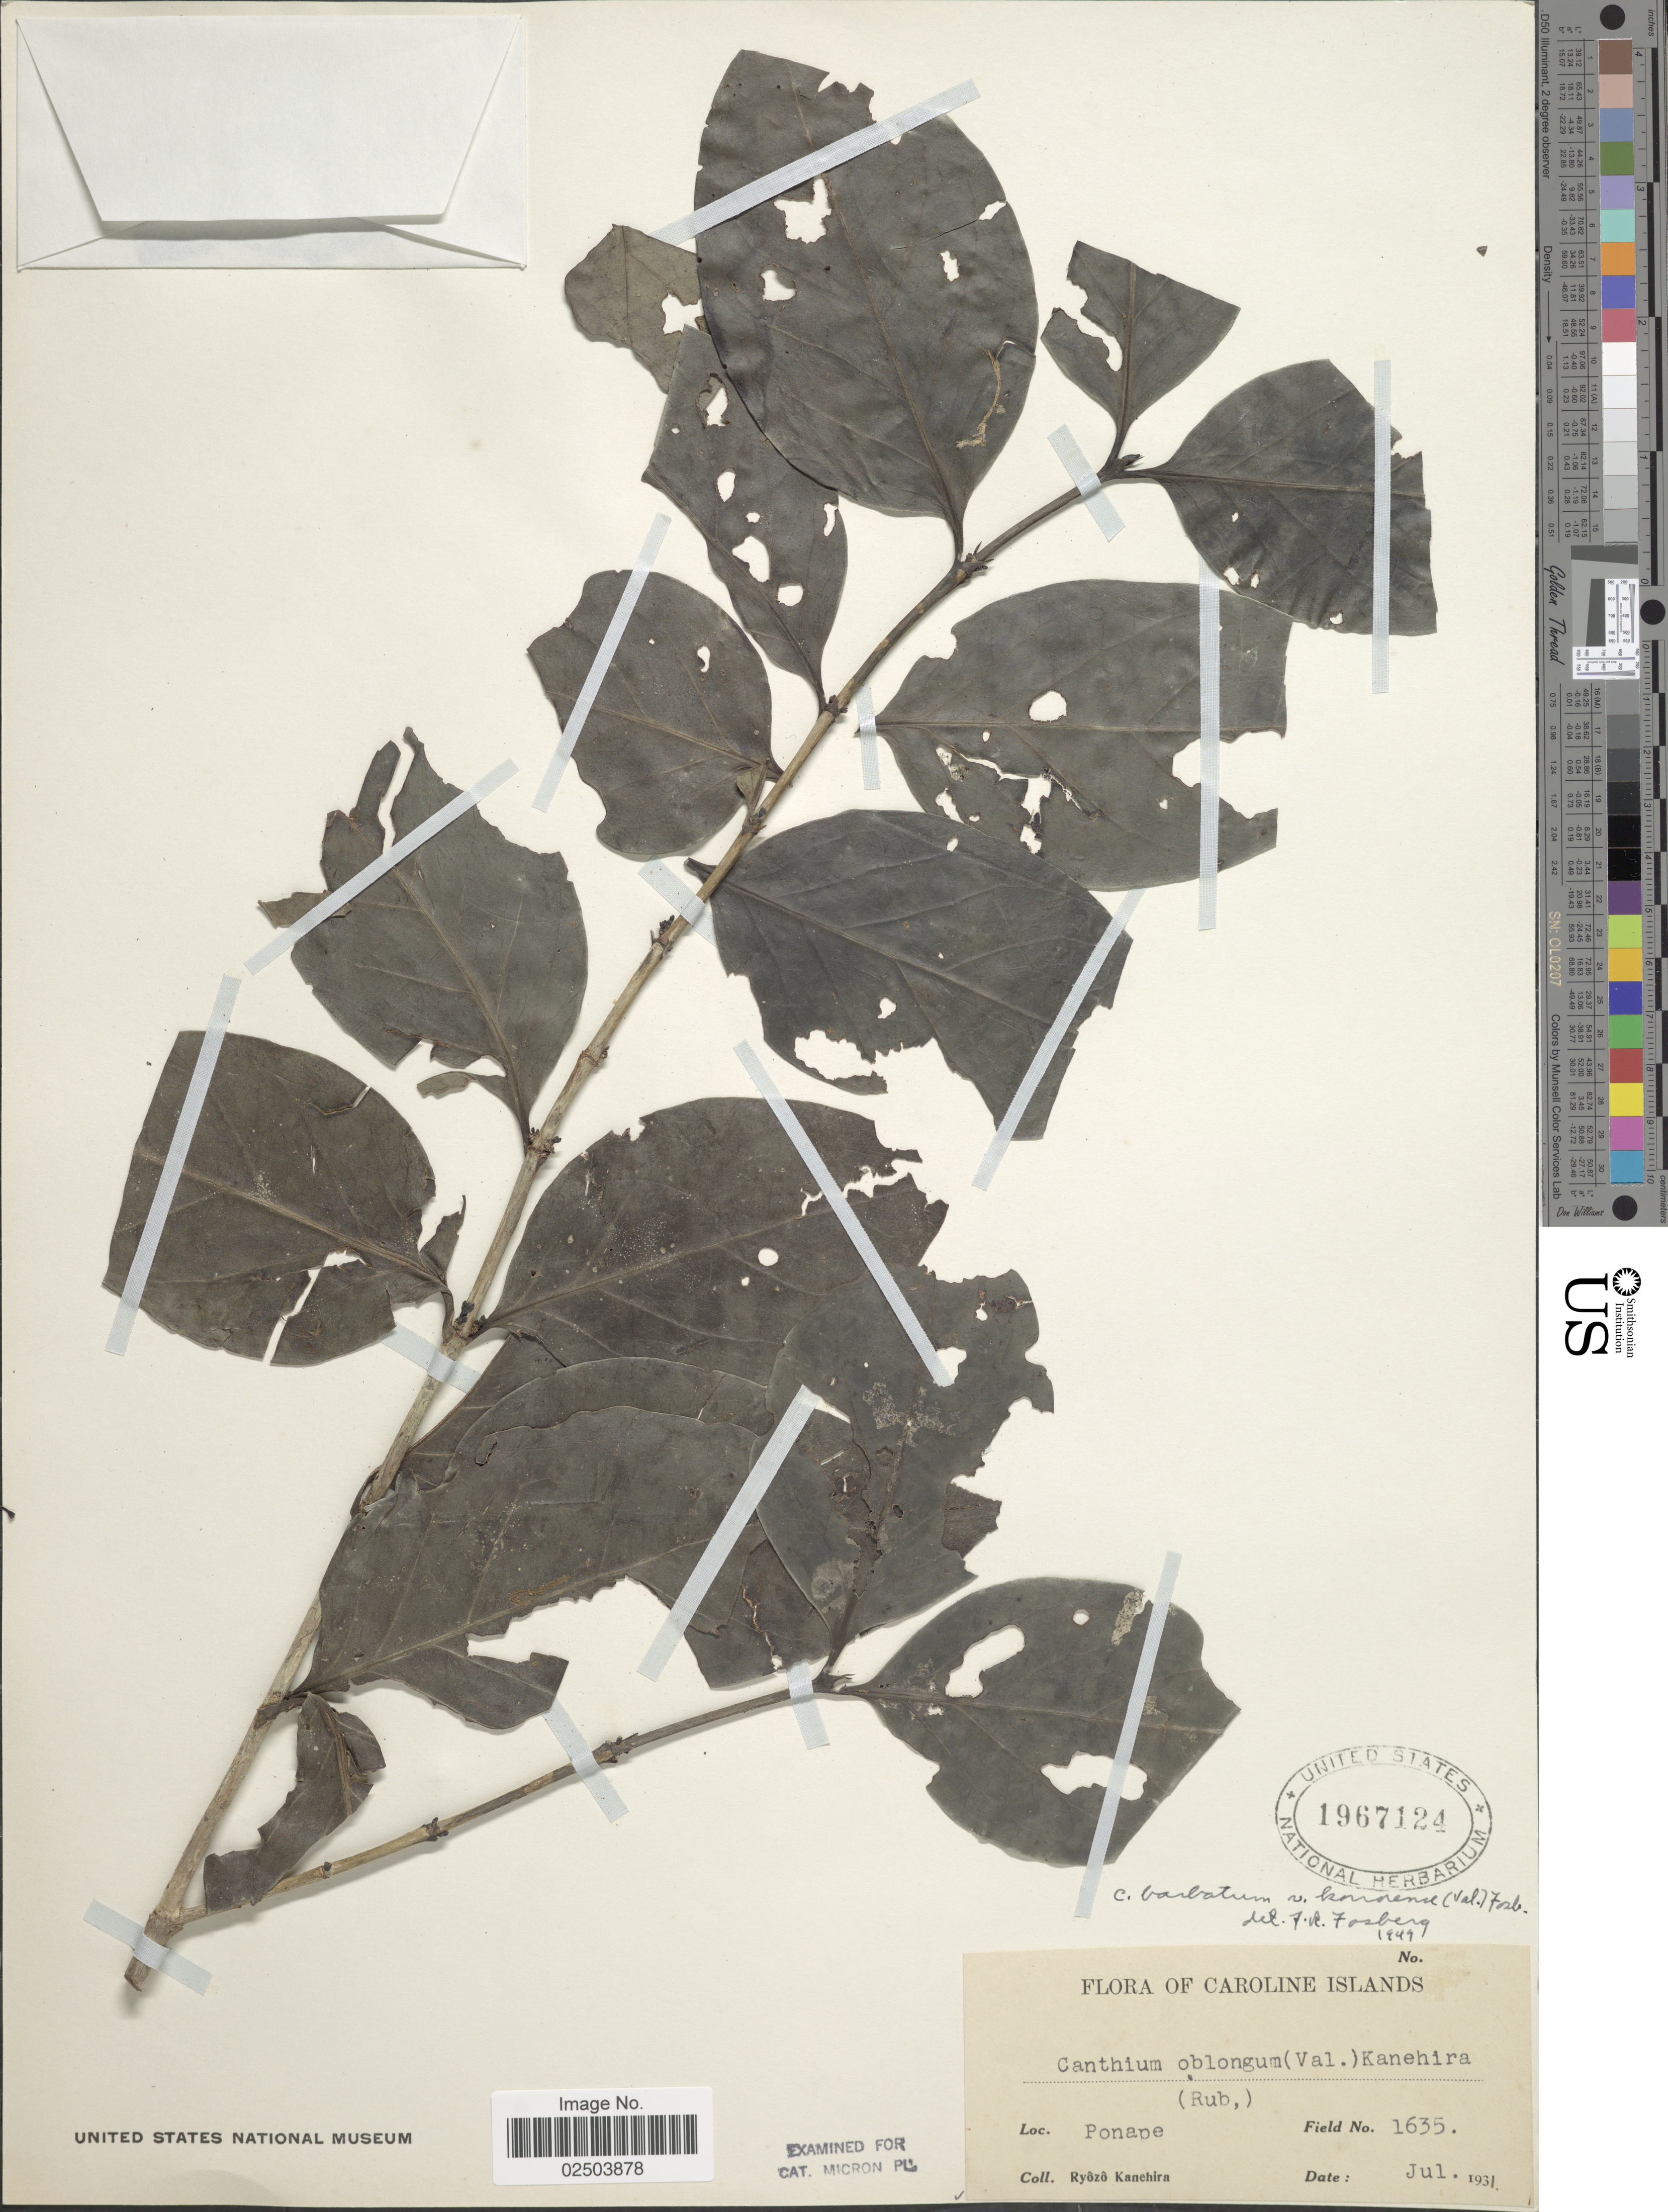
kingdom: Plantae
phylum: Tracheophyta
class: Magnoliopsida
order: Gentianales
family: Rubiaceae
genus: Cyclophyllum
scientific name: Cyclophyllum barbatum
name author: (G. Forst.) N. Hallé & J. Florence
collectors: R. Kanehira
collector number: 1635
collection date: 1931-07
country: Micronesia, Federated States of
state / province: Pohnpei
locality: Caroline Islands, Ponape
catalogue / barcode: US 1967124